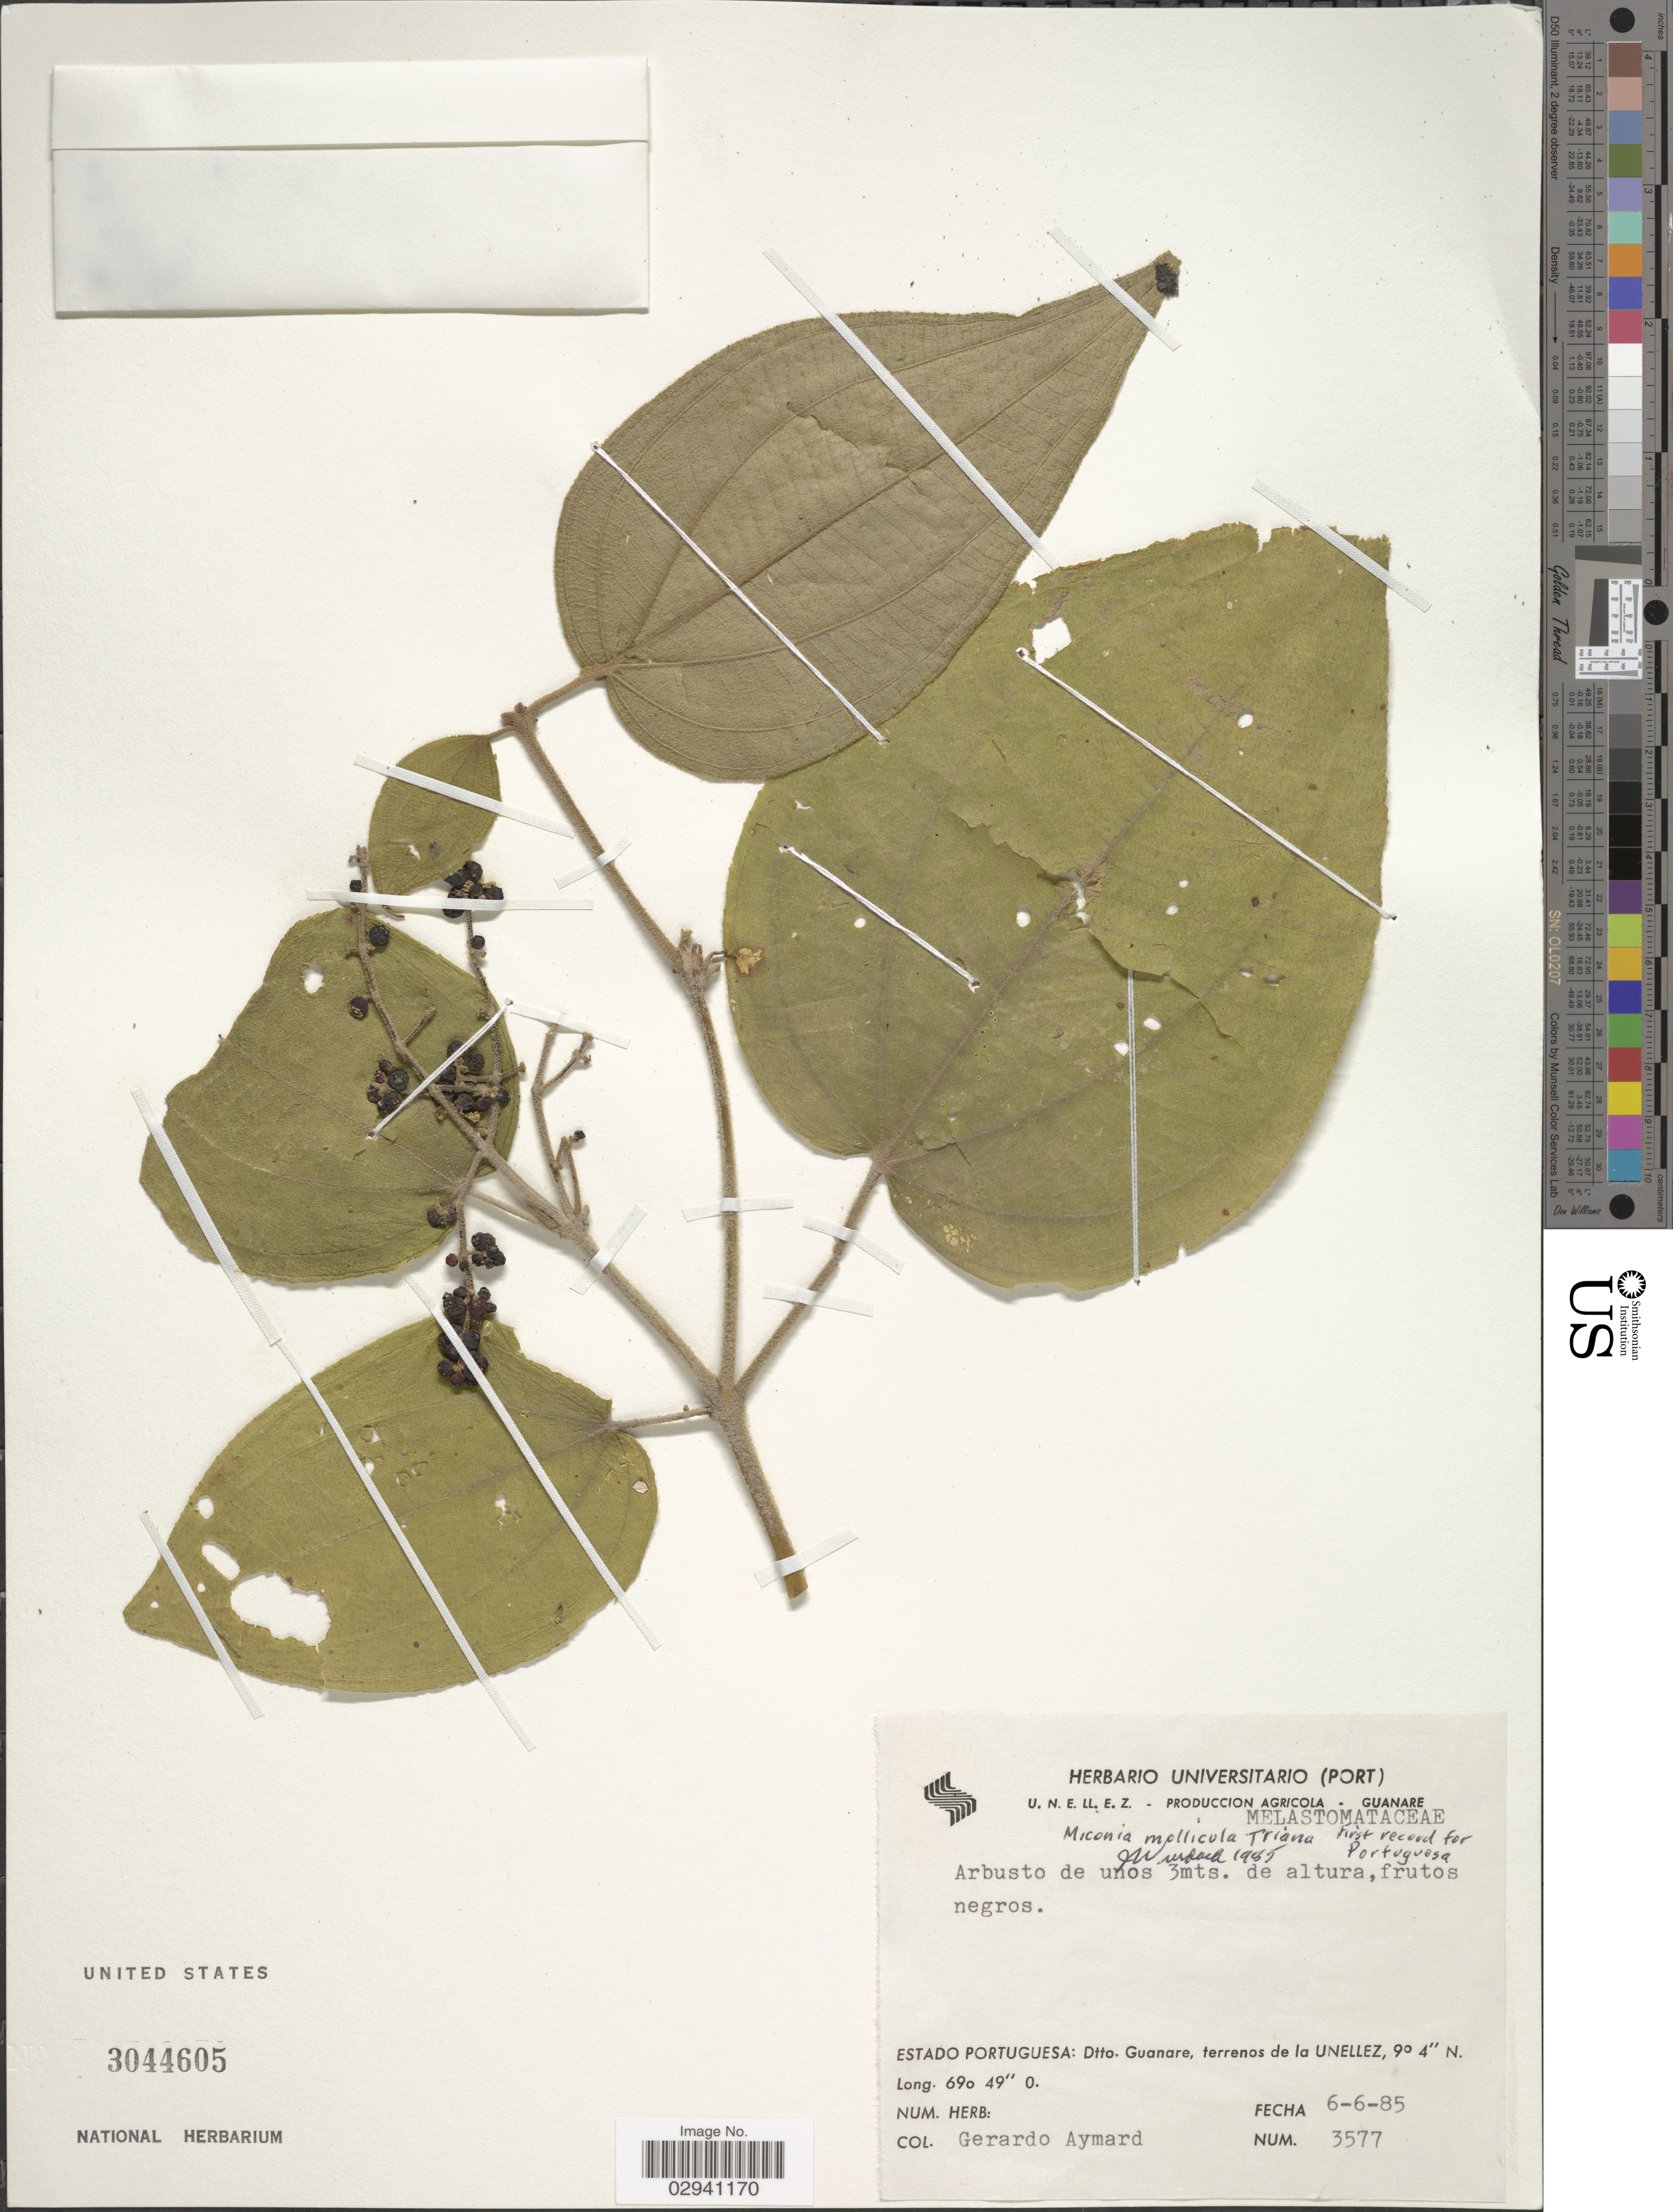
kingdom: Plantae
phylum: Tracheophyta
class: Magnoliopsida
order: Myrtales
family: Melastomataceae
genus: Miconia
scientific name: Miconia mollicula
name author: Triana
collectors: G. A. Aymard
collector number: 3577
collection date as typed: Transcribed d/m/y: 6/6/85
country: Venezuela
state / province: Portuguesa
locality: Estado Portuguesa: Dtto. Guanare, terrenos de la Unellez.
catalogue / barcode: US 3044605